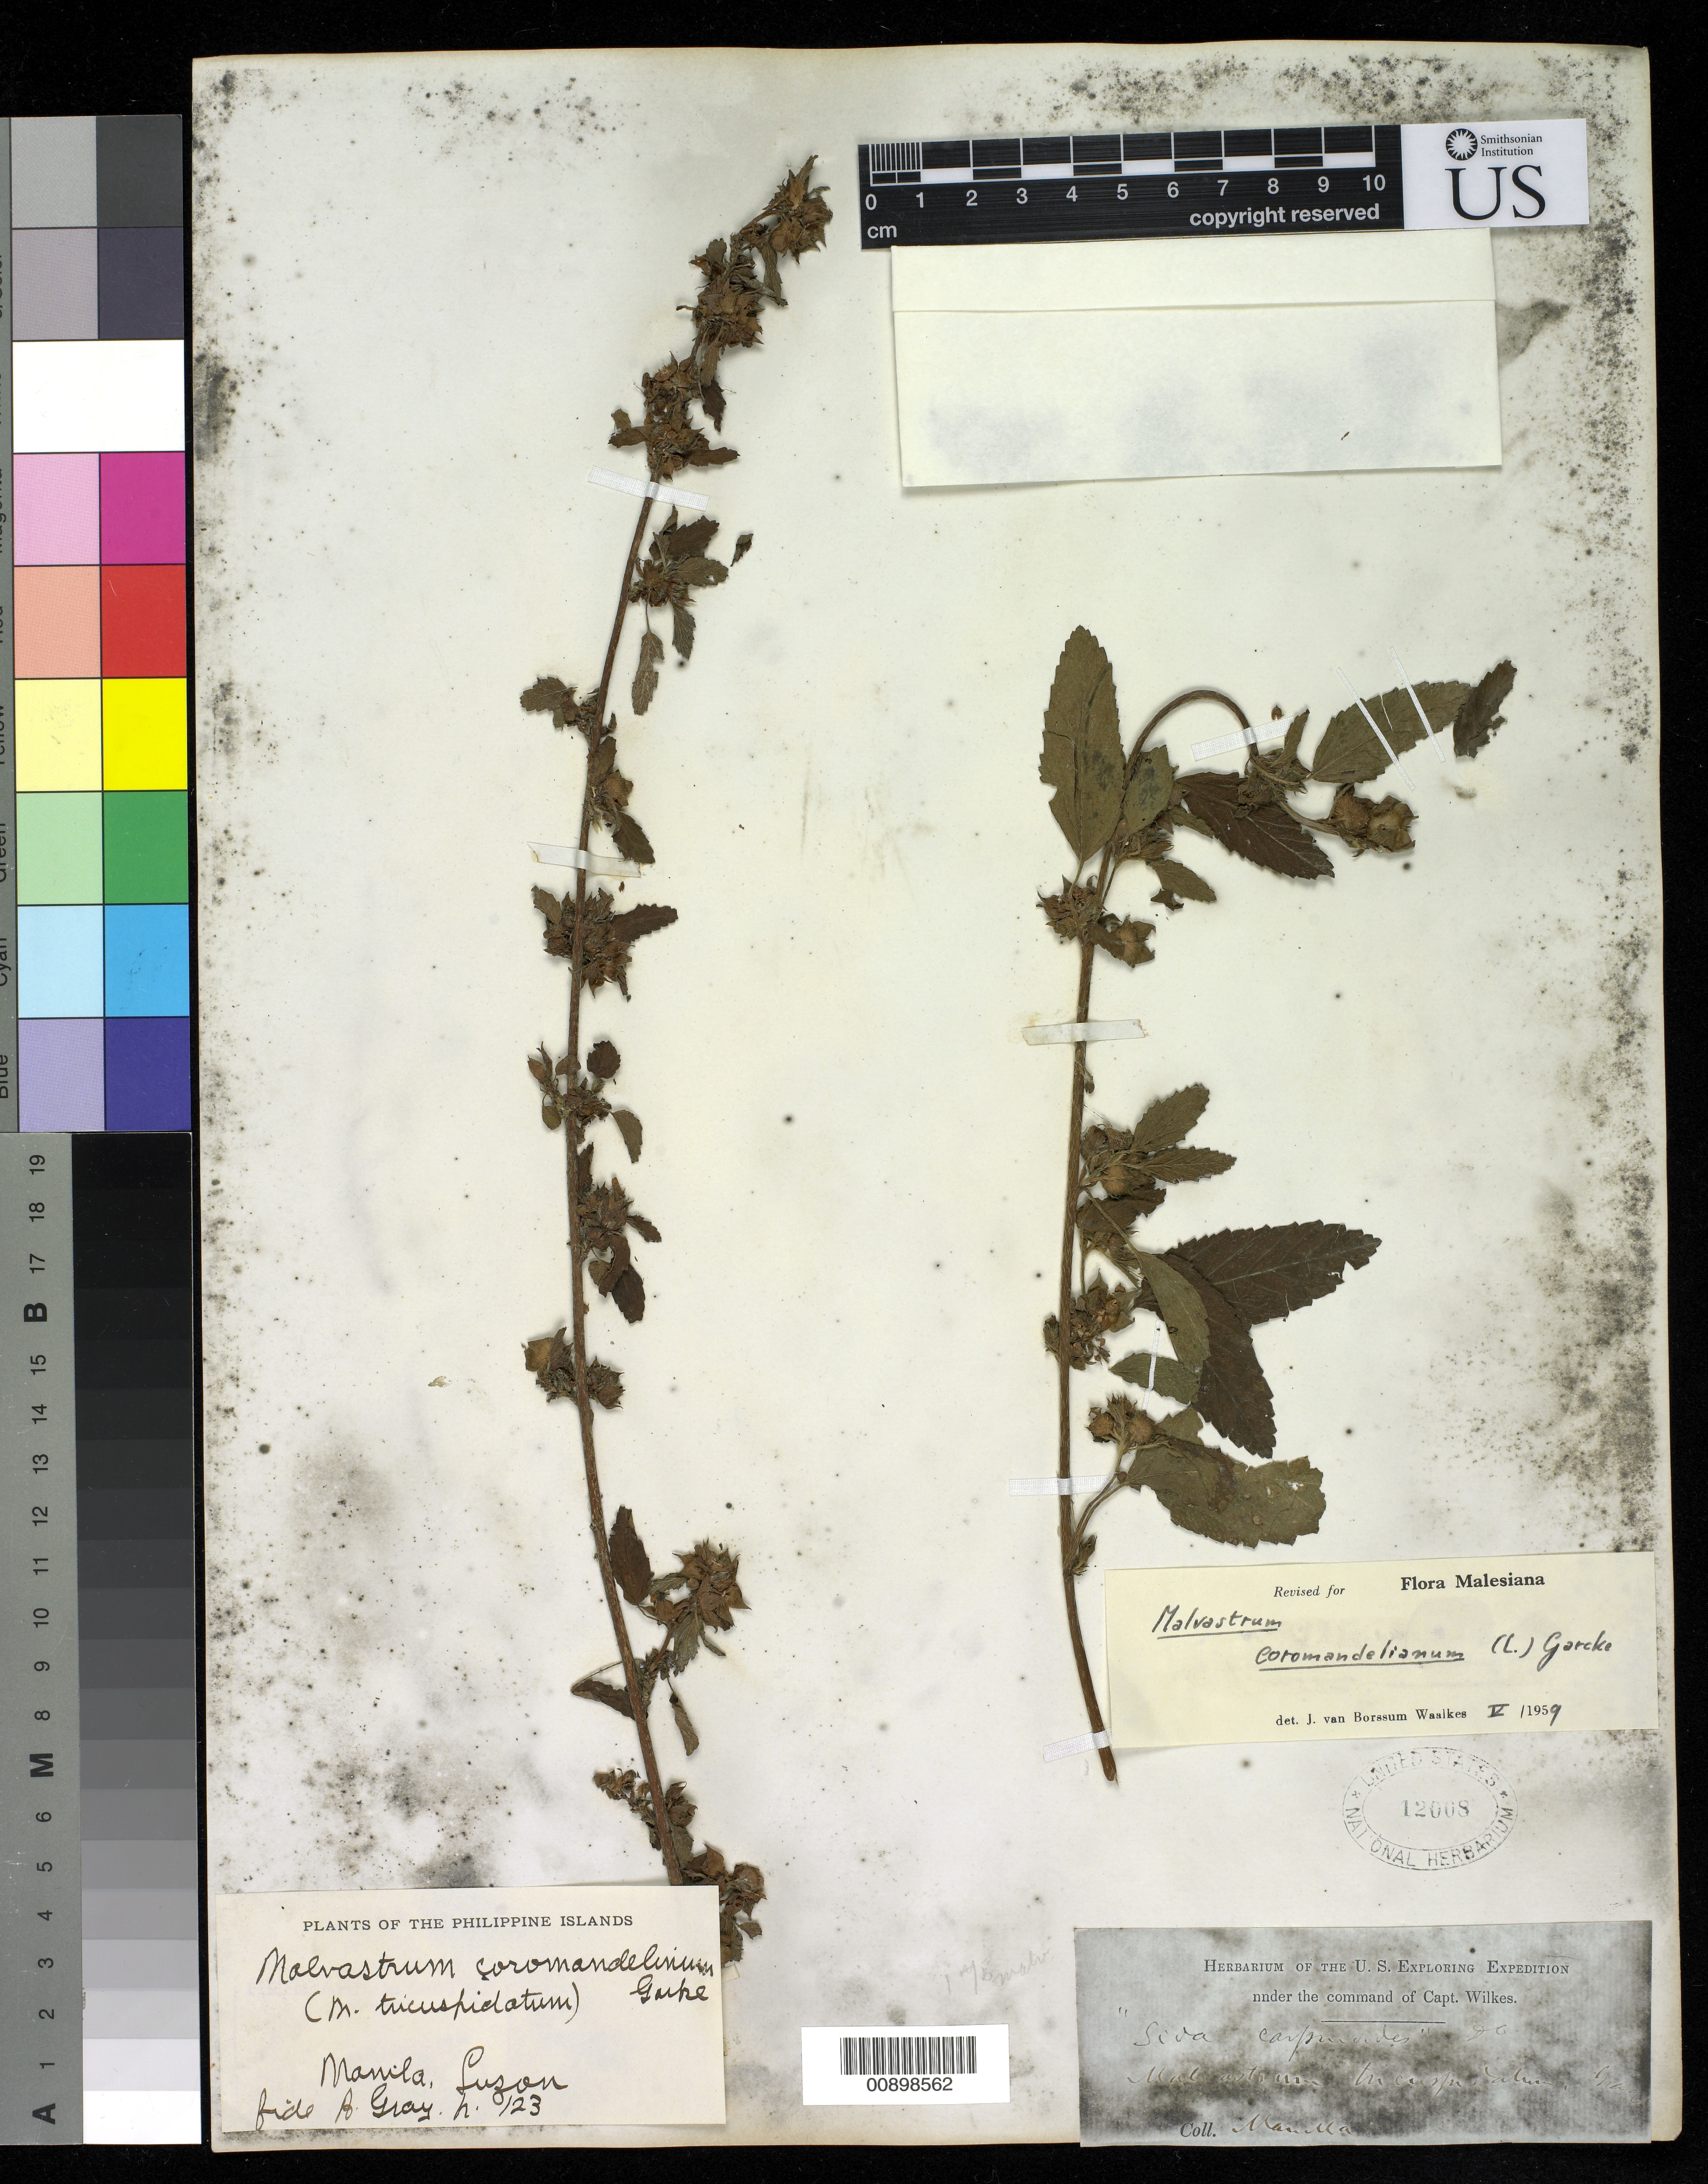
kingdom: Plantae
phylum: Tracheophyta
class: Magnoliopsida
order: Malvales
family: Malvaceae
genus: Malvastrum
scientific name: Malvastrum coromandelianum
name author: (L.) Garcke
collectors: Wilkes Explor. Exped.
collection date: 1838/1842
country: Philippines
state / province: National Capital Region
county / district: Manila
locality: Manila, Laguna, Luzon, Philippines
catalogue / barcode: US 12008